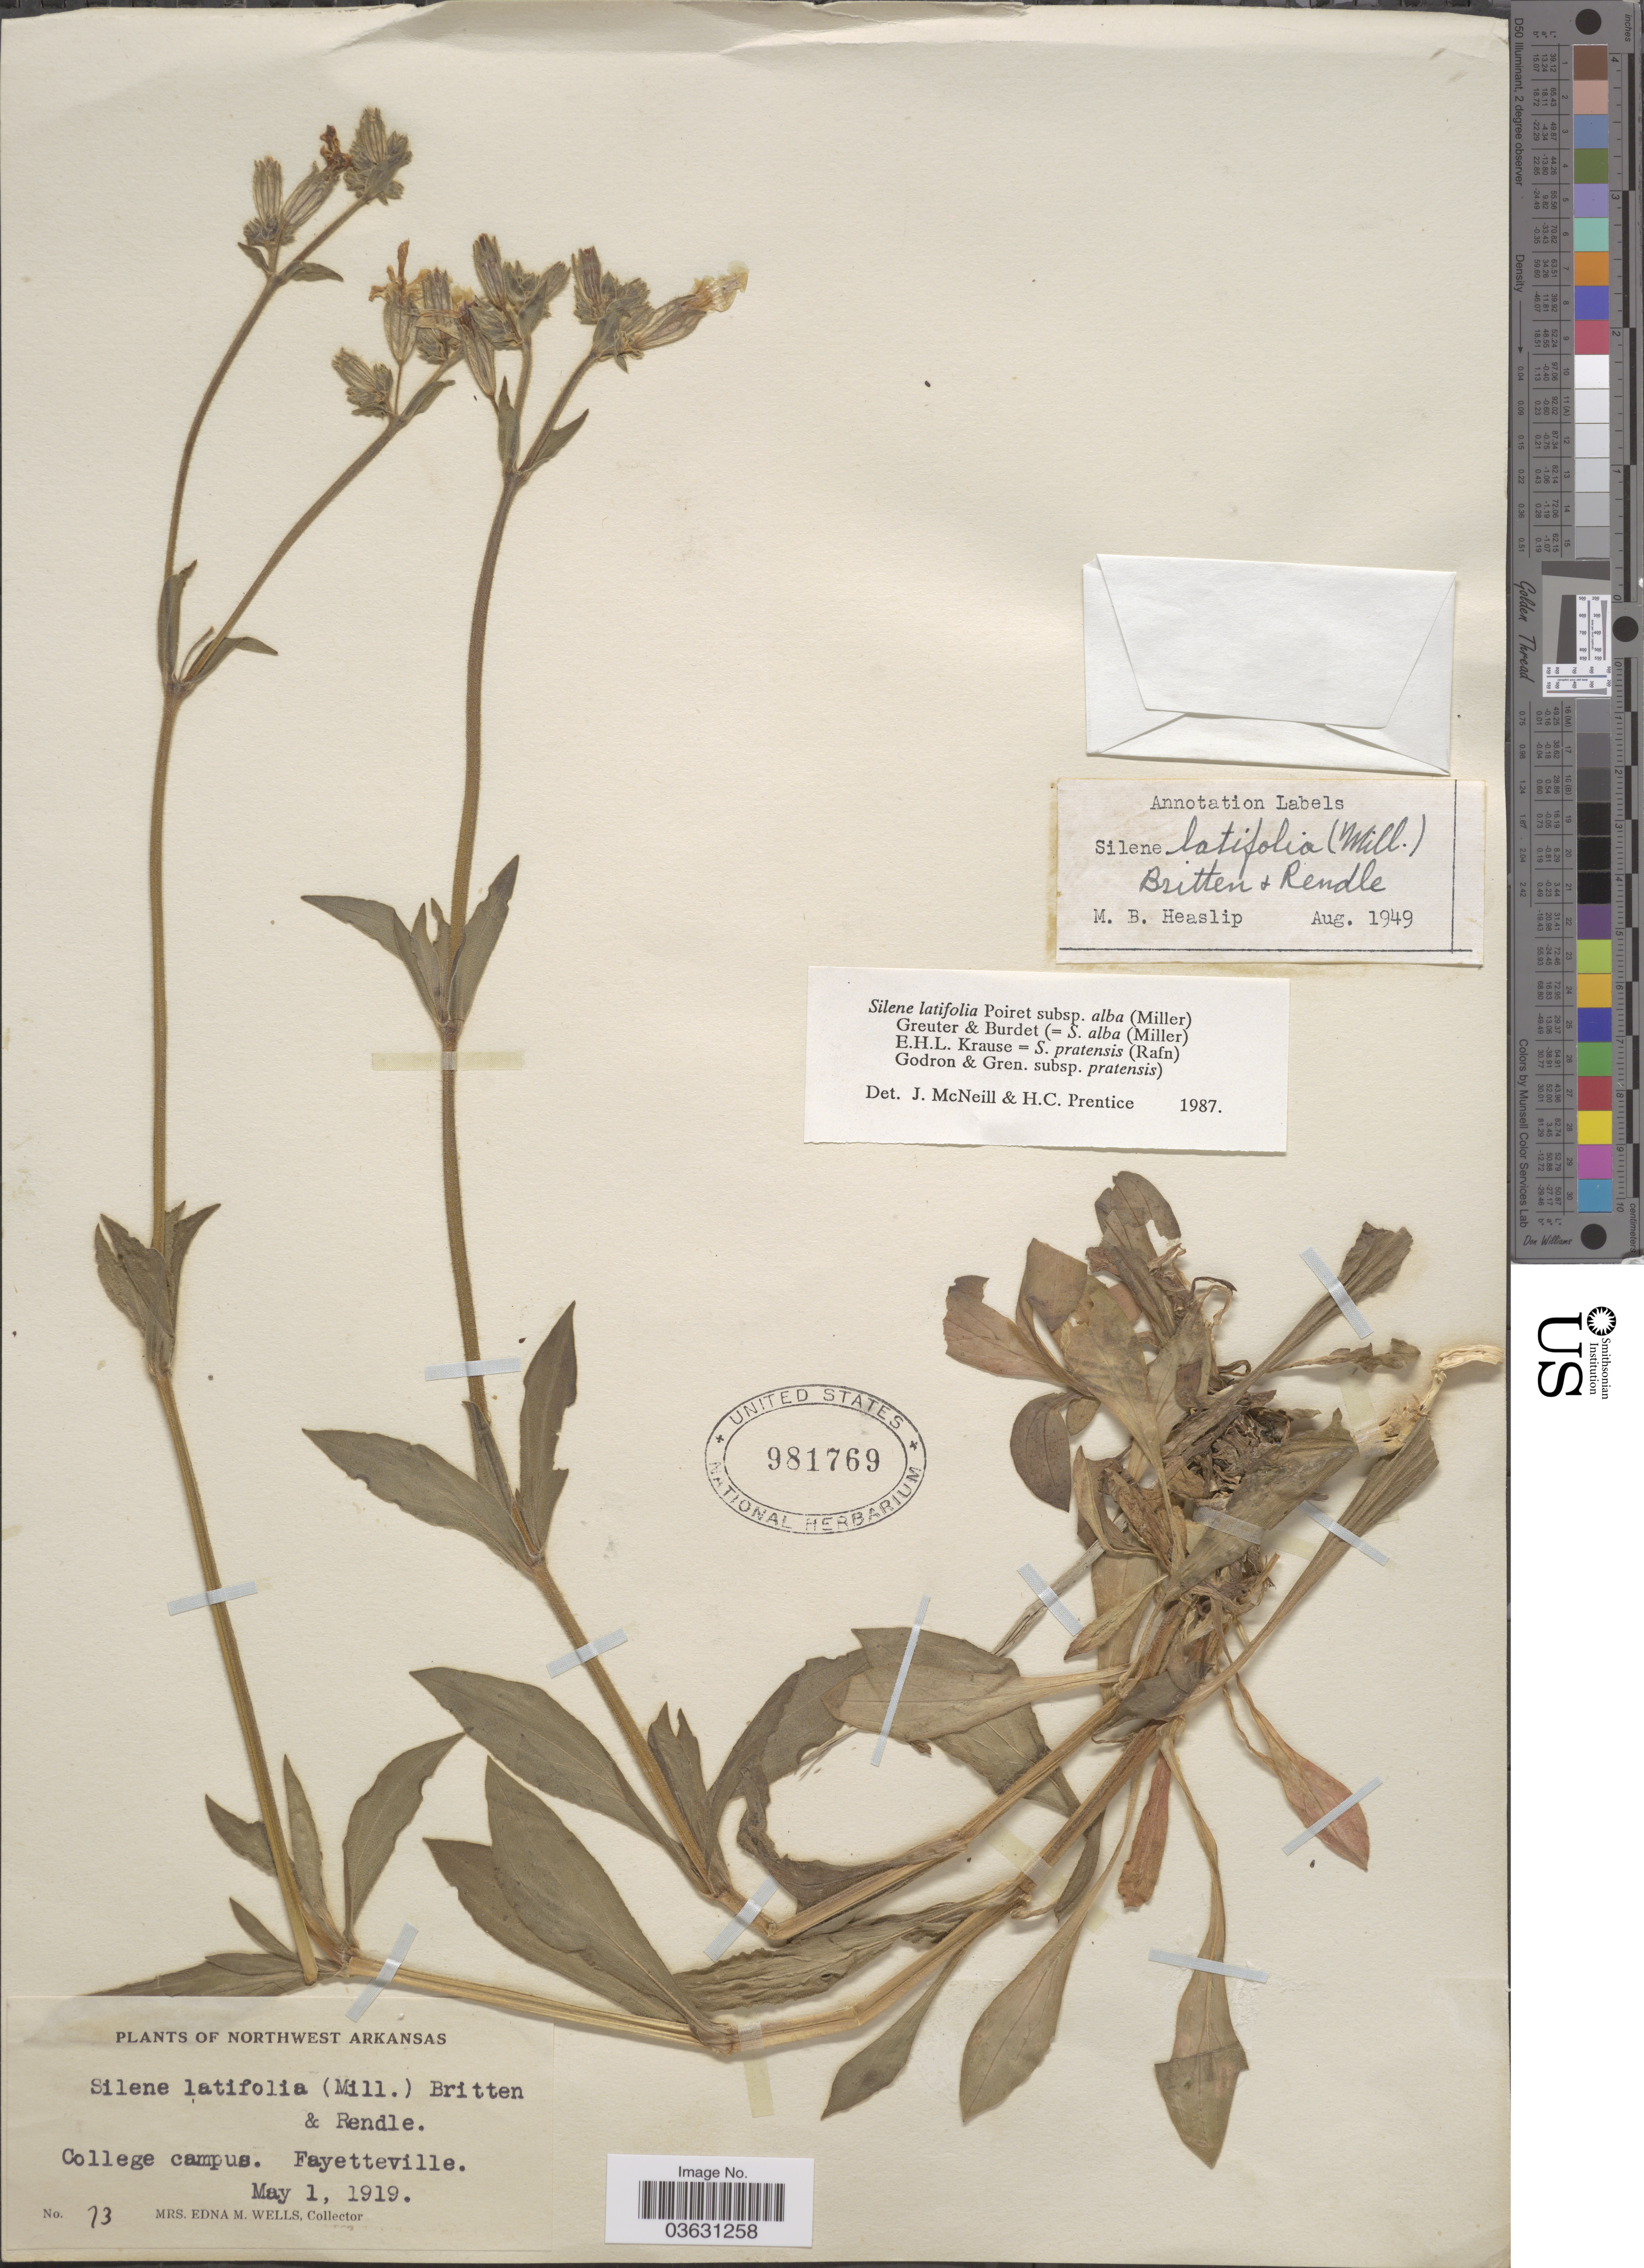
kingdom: Plantae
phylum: Tracheophyta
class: Magnoliopsida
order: Caryophyllales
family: Caryophyllaceae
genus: Silene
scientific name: Silene latifolia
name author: Poir.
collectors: E. M. Wells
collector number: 73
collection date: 1919-05-01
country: United States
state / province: Arkansas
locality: Northwest Arkansas. College campus. Fayetteville.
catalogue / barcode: US 981769